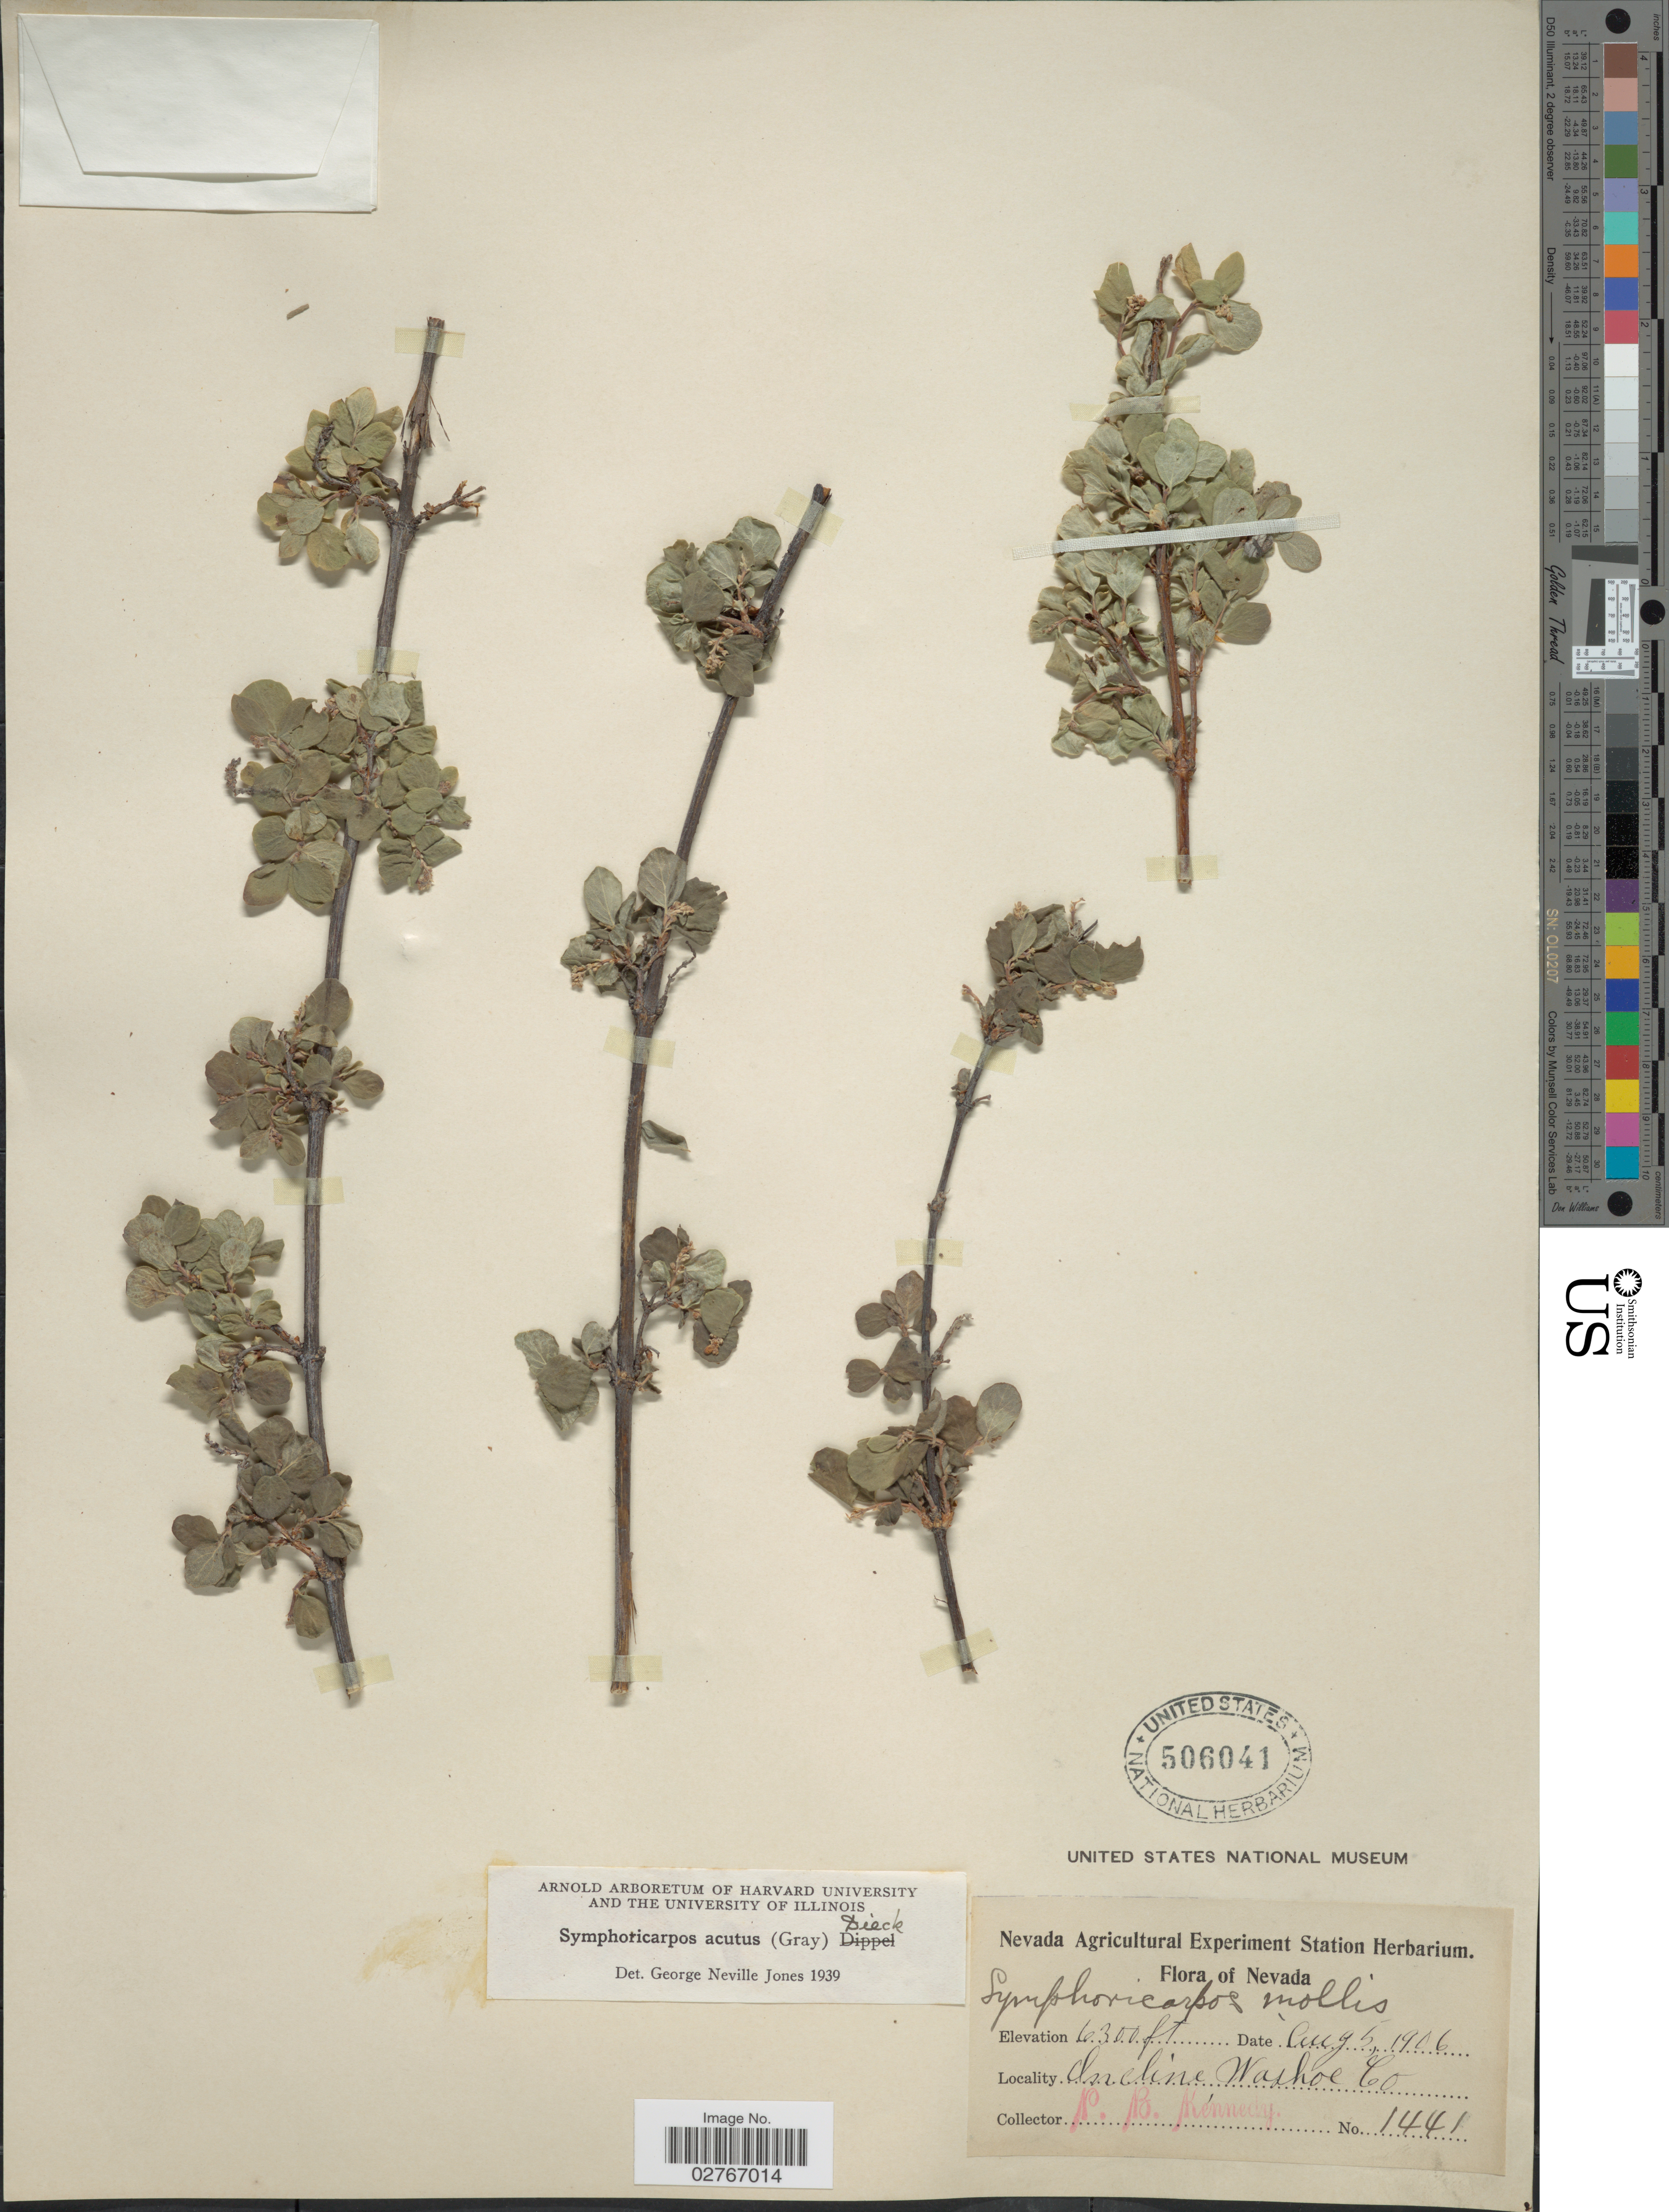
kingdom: Plantae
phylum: Tracheophyta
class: Magnoliopsida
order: Dipsacales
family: Caprifoliaceae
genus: Symphoricarpos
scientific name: Symphoricarpos acutus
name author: (A. Gray) Dieck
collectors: P. B. Kennedy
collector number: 1441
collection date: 1906-08-05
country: United States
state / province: Nevada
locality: Incline, Washoe Co.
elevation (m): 1920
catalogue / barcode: US 506041